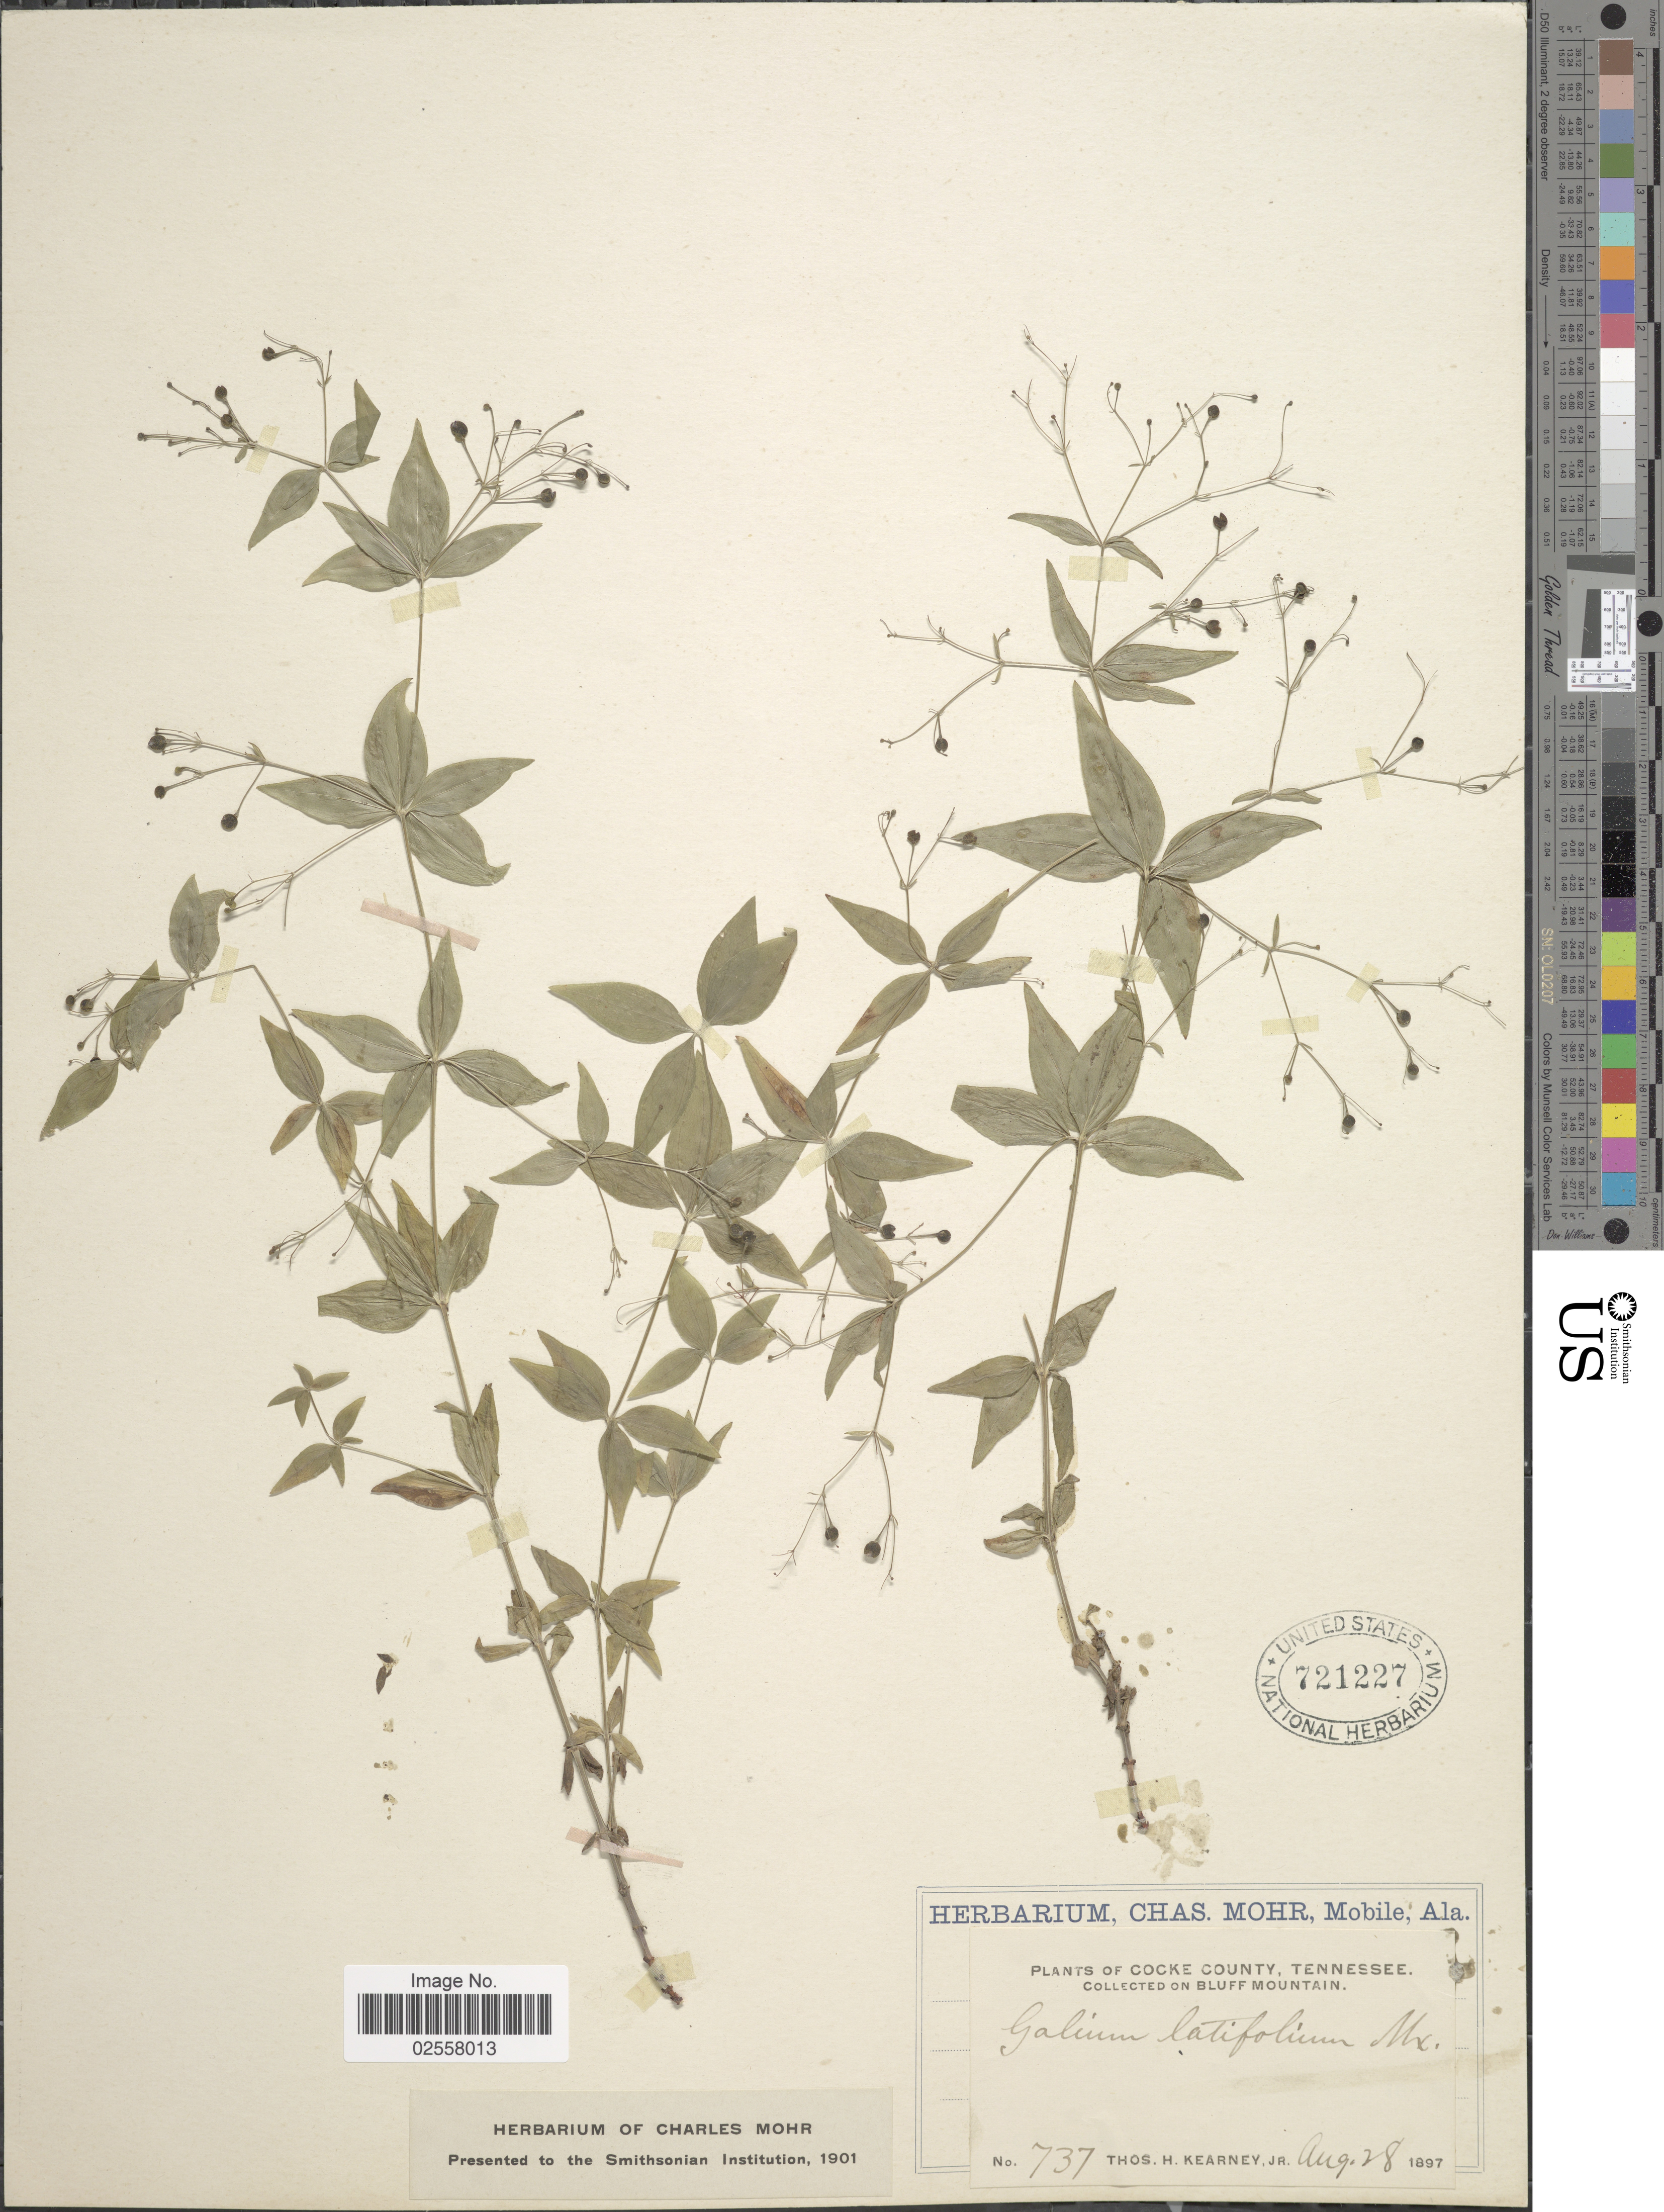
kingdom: Plantae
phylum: Tracheophyta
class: Magnoliopsida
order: Gentianales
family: Rubiaceae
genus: Galium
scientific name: Galium latifolium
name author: Michx.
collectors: T. H. Kearney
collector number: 737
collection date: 1897-08-28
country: United States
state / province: Tennessee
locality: Cocke County, Bluff Mountain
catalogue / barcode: US 721227